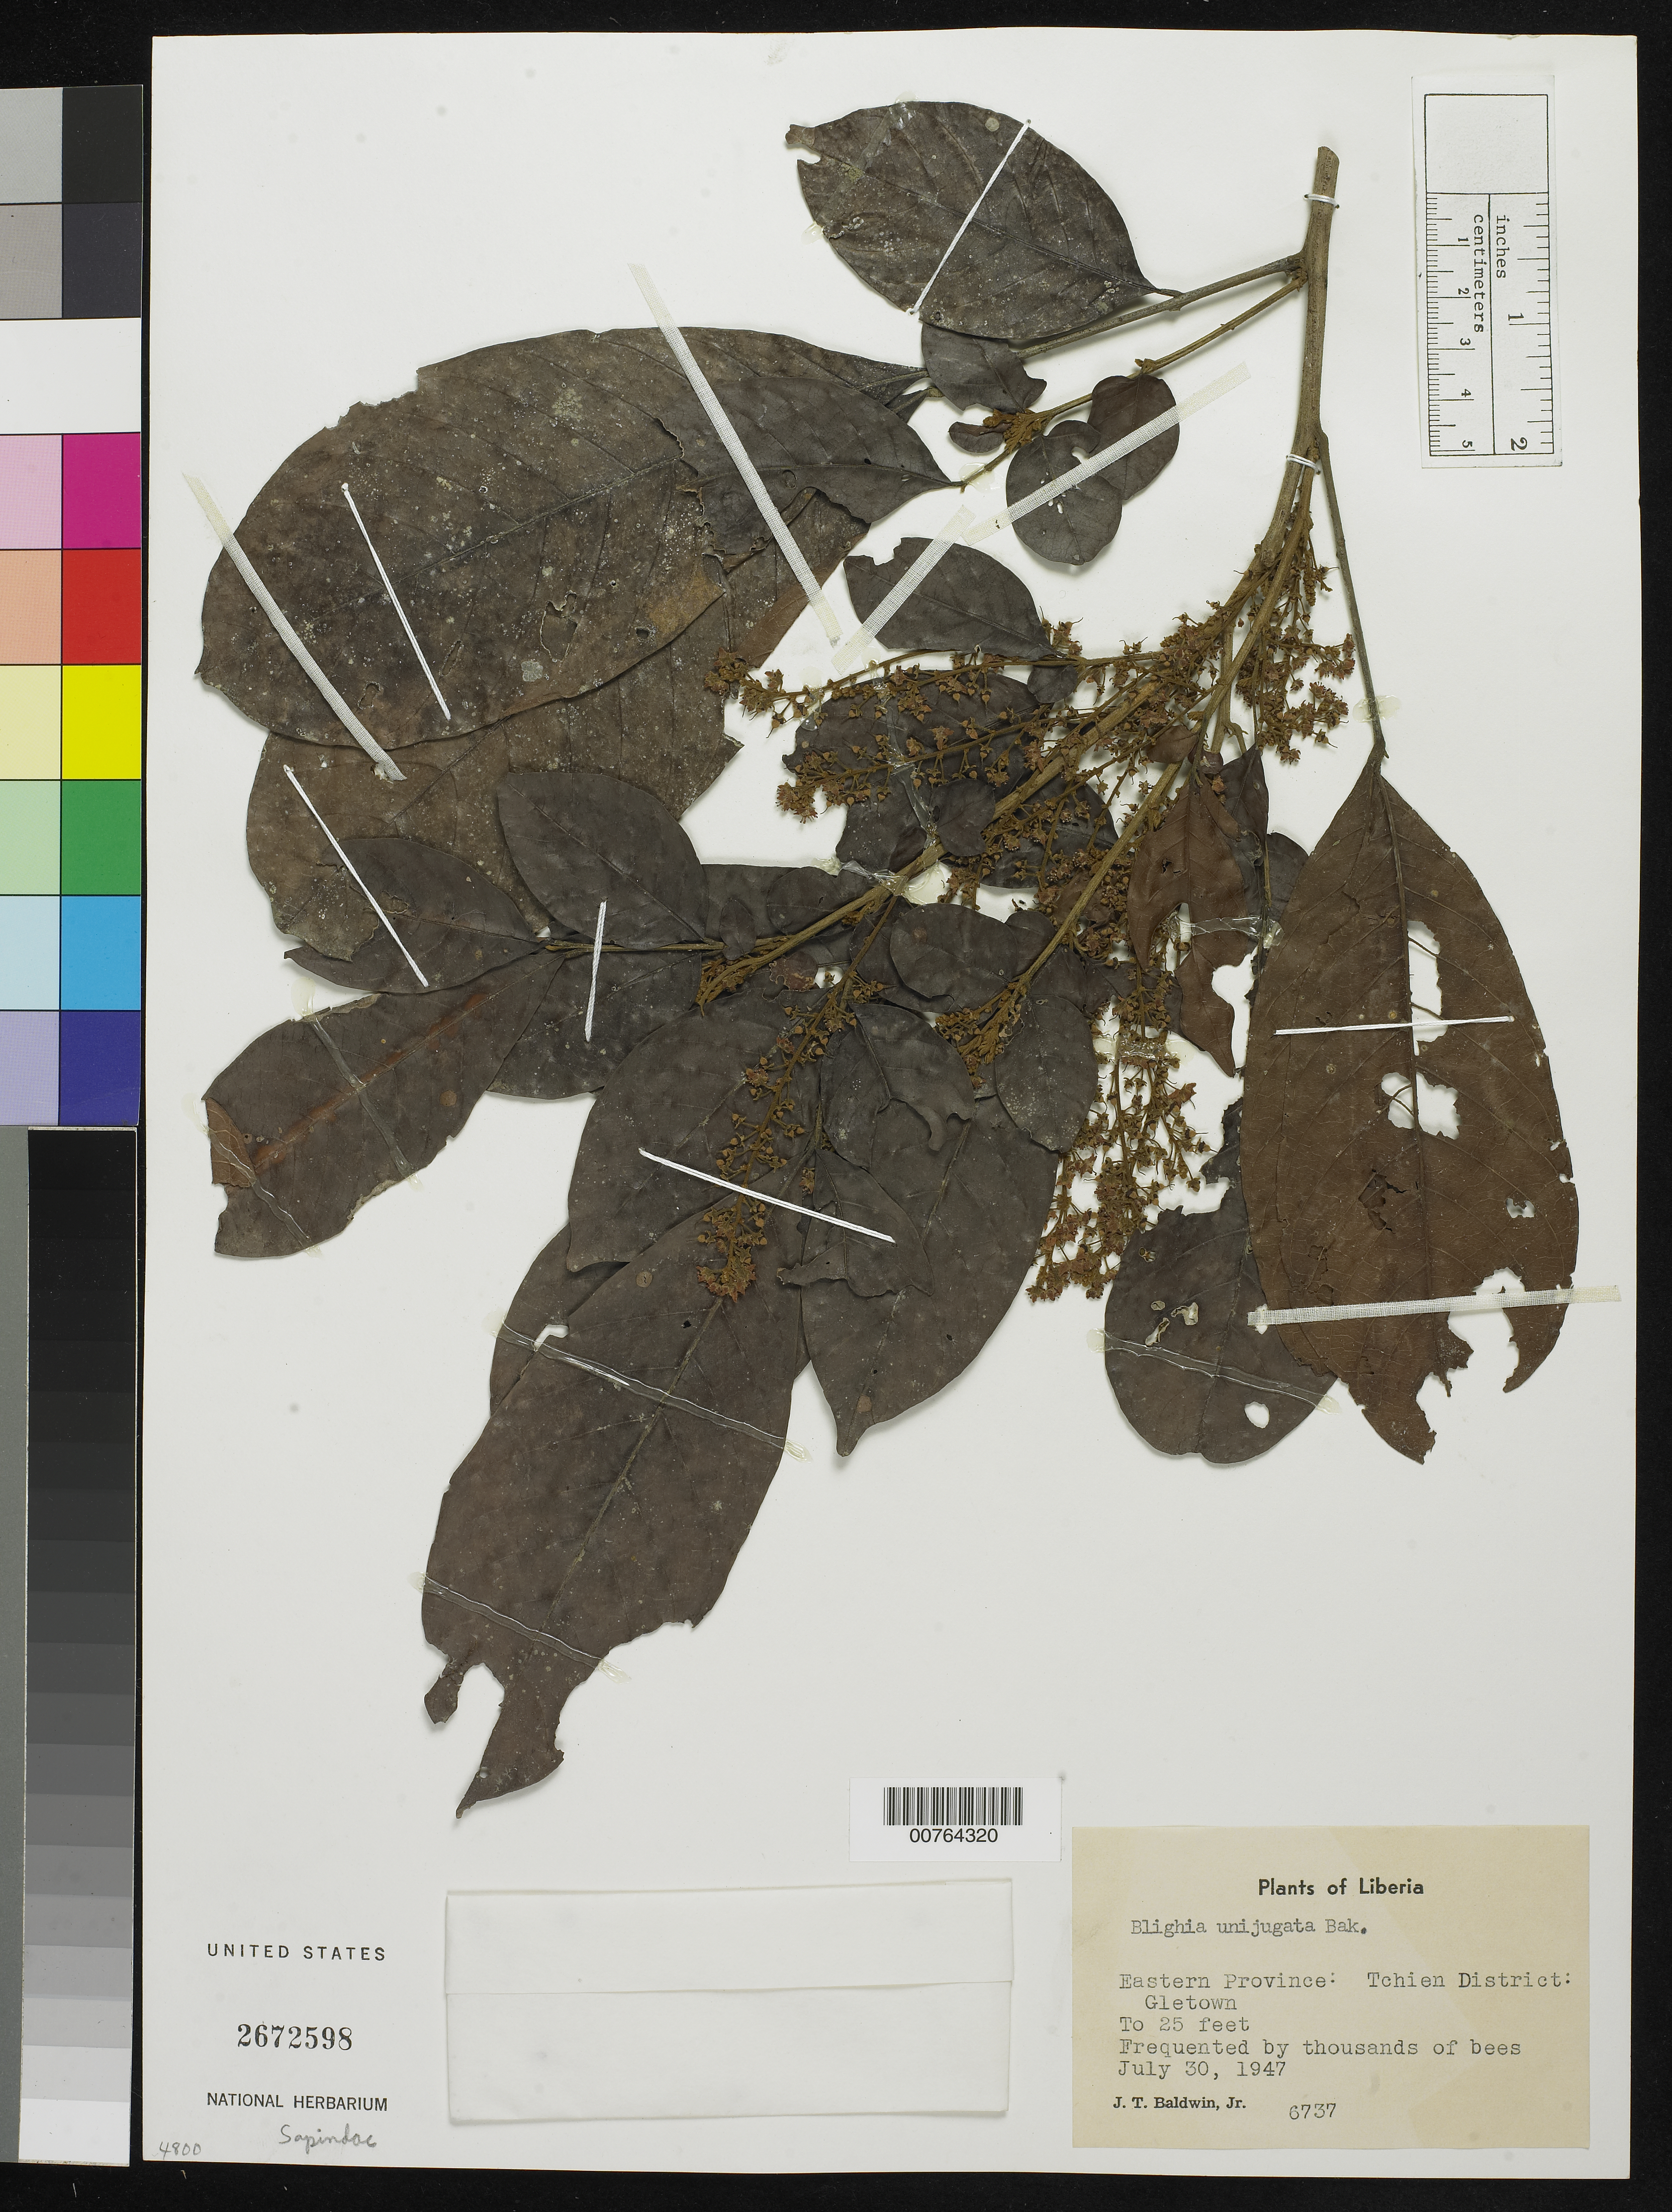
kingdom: Plantae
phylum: Tracheophyta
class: Magnoliopsida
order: Sapindales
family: Sapindaceae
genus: Blighia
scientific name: Blighia unijugata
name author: Baker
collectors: J. T. Baldwin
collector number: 6737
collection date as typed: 30 Jul 1947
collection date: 1947-07-30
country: Liberia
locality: Eastern Province: Tchien District: Gletown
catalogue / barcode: US 2672598